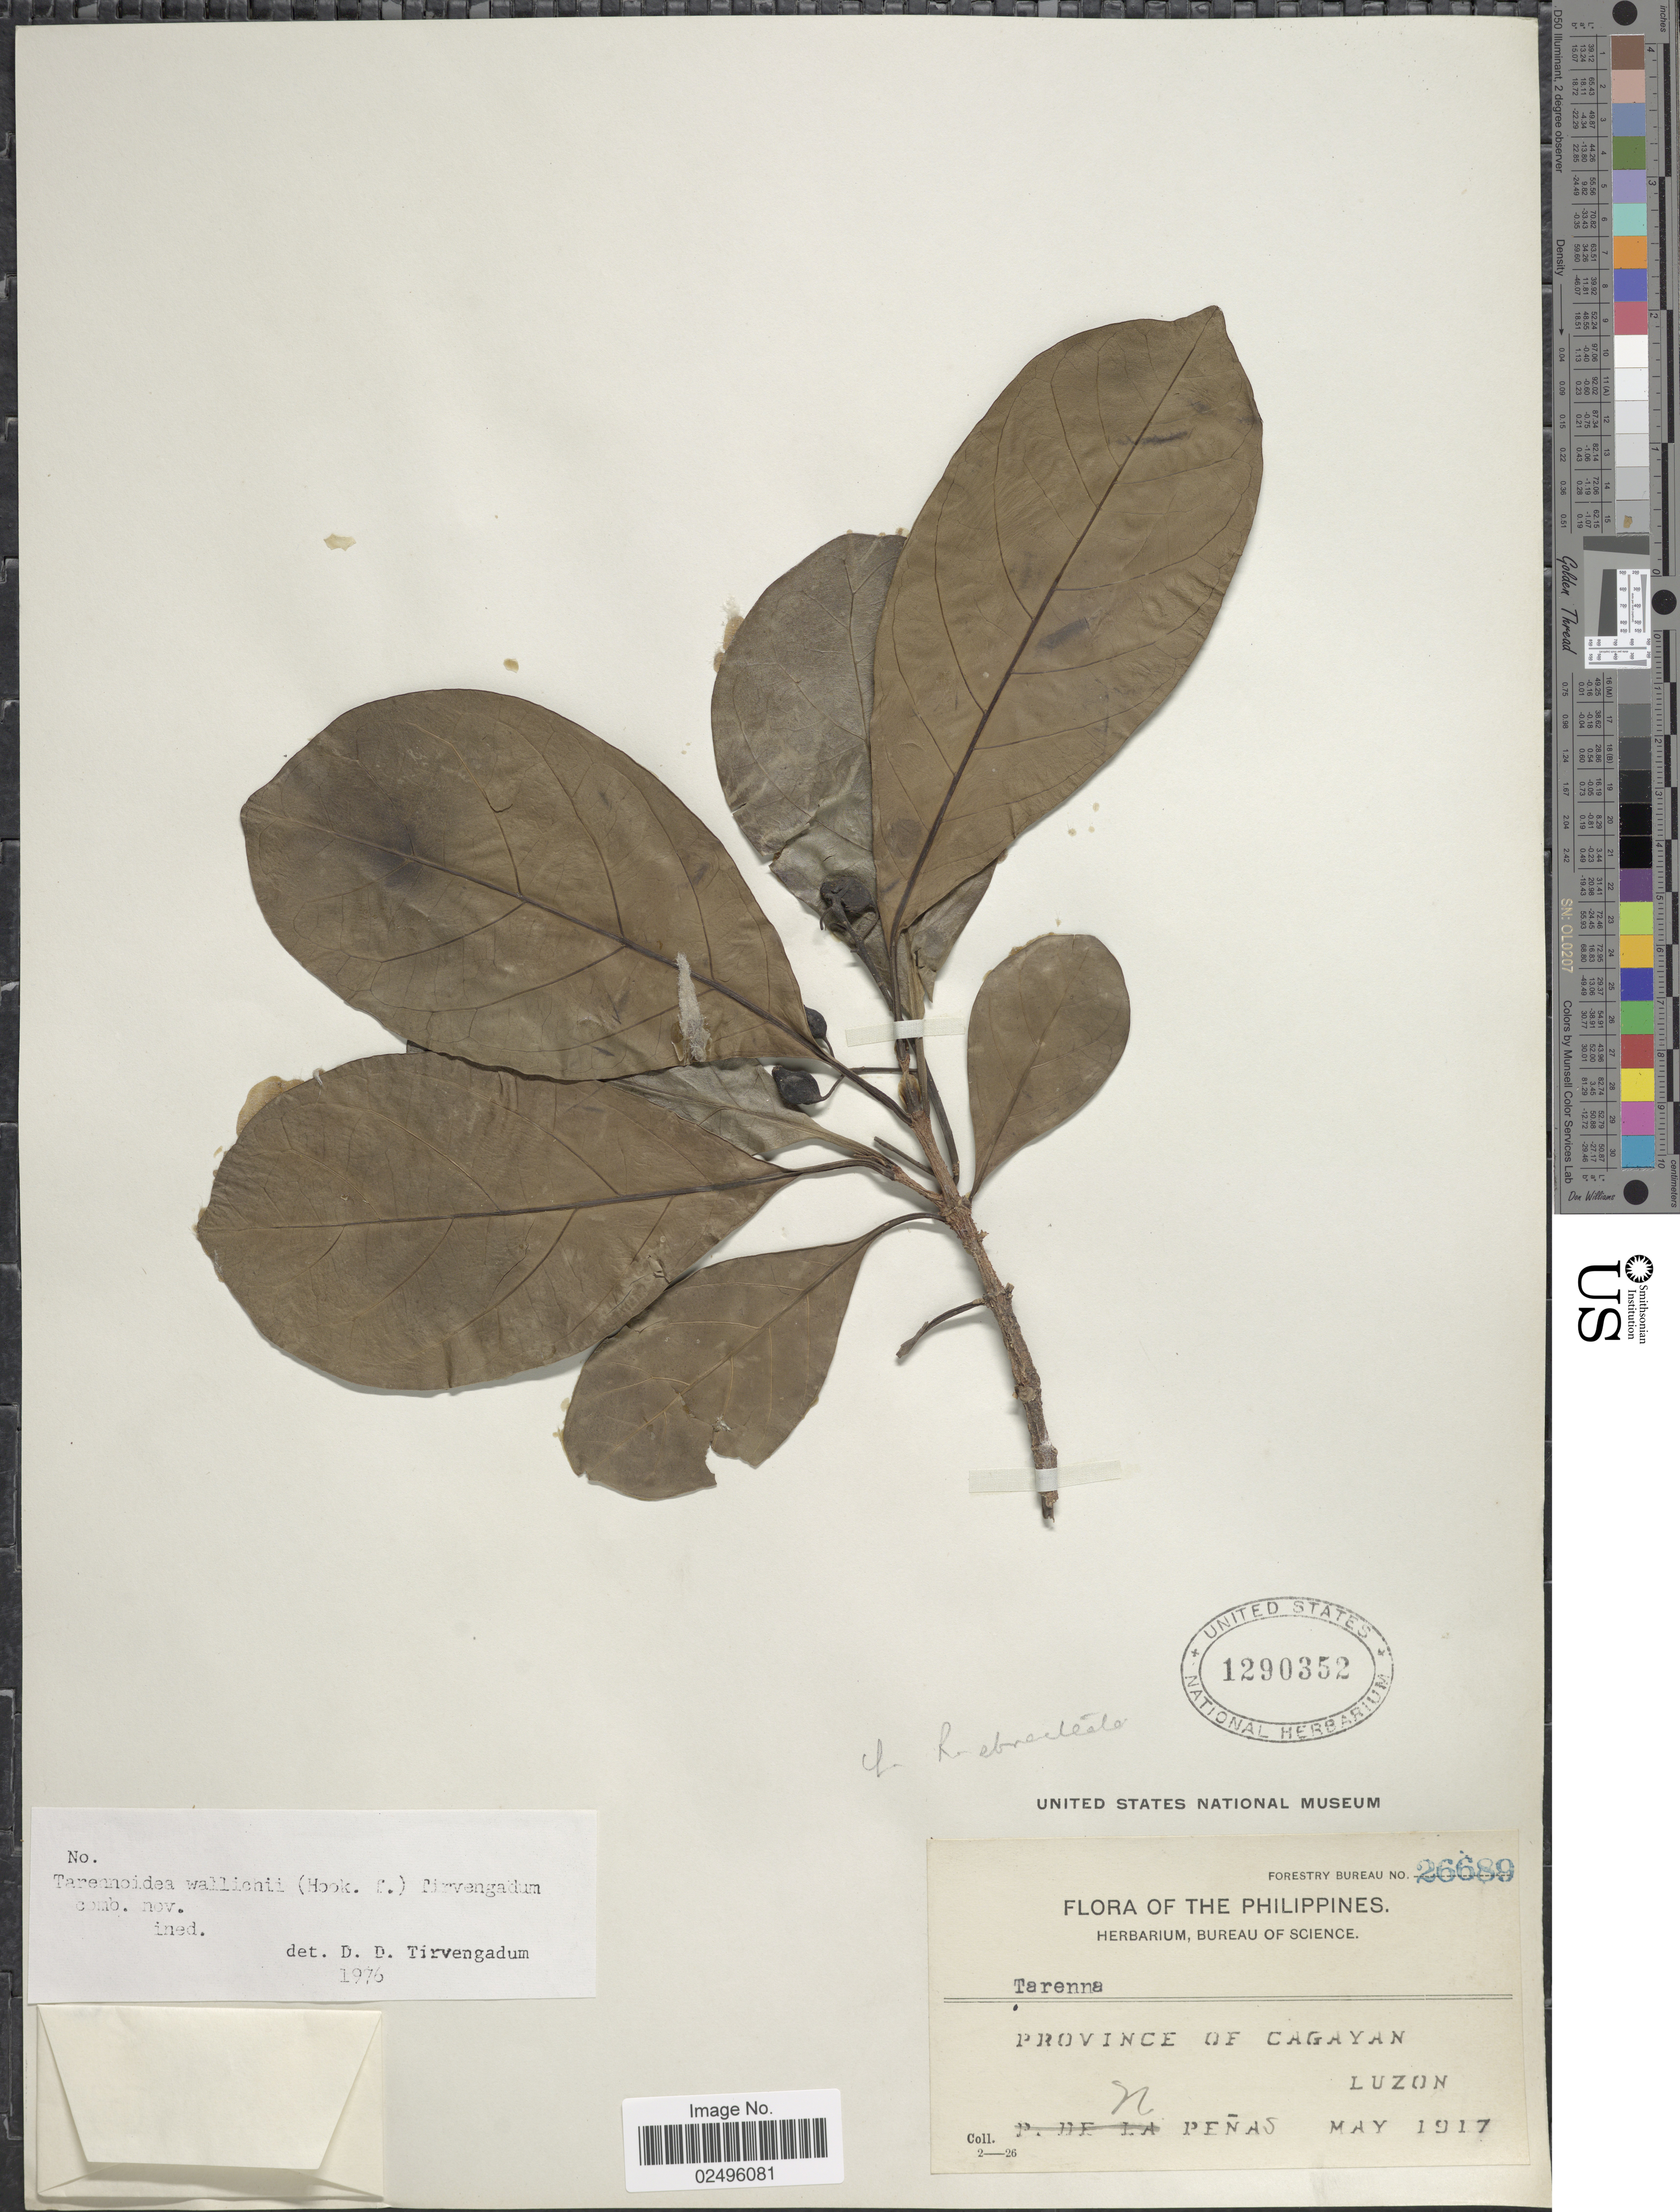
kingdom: Plantae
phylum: Tracheophyta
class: Magnoliopsida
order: Gentianales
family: Rubiaceae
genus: Tarennoidea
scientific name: Tarennoidea wallichii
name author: (Hook. f.) Tirveng. & Sastre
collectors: N. Penas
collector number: Forestry Bureau 26689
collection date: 1917-05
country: Philippines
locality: Province of Cagayan, Luzon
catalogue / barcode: US 1290352